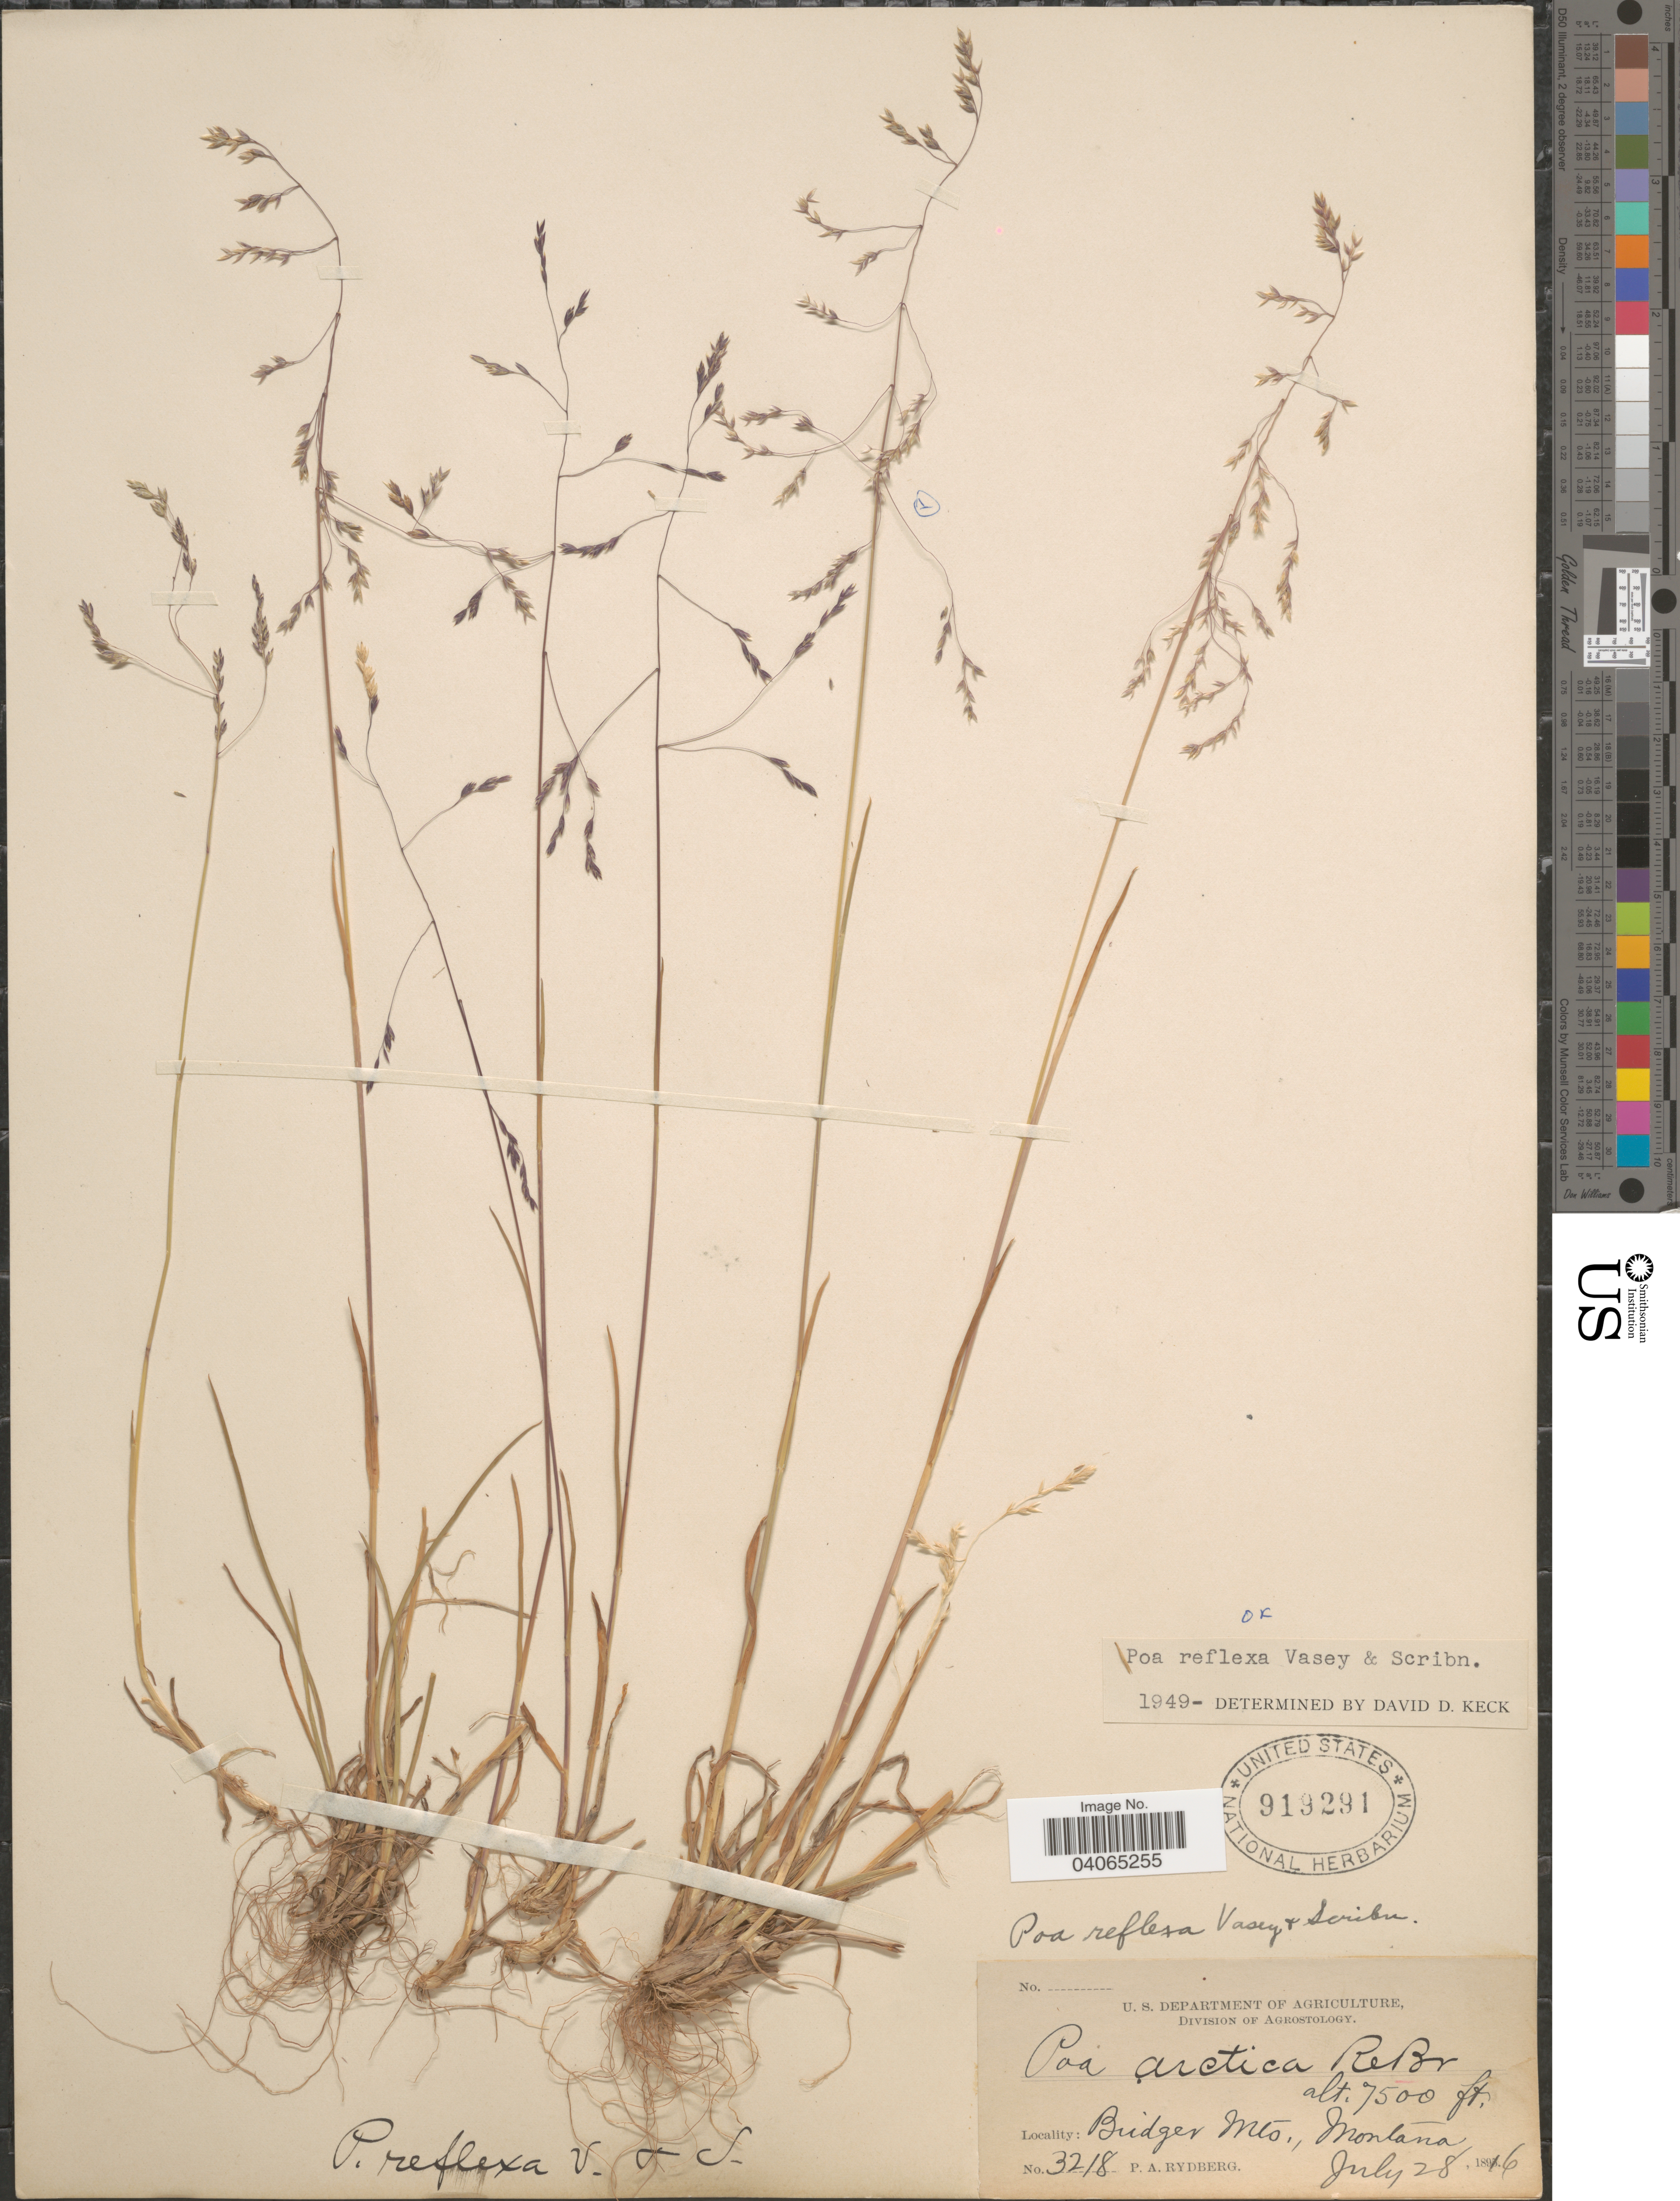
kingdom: Plantae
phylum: Tracheophyta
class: Liliopsida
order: Poales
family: Poaceae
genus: Poa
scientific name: Poa reflexa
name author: Vasey & Scribn.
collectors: P. A. Rydberg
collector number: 3218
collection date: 1896-07-28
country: United States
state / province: Montana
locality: Bridger Mts.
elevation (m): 2286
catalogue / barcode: US 919291